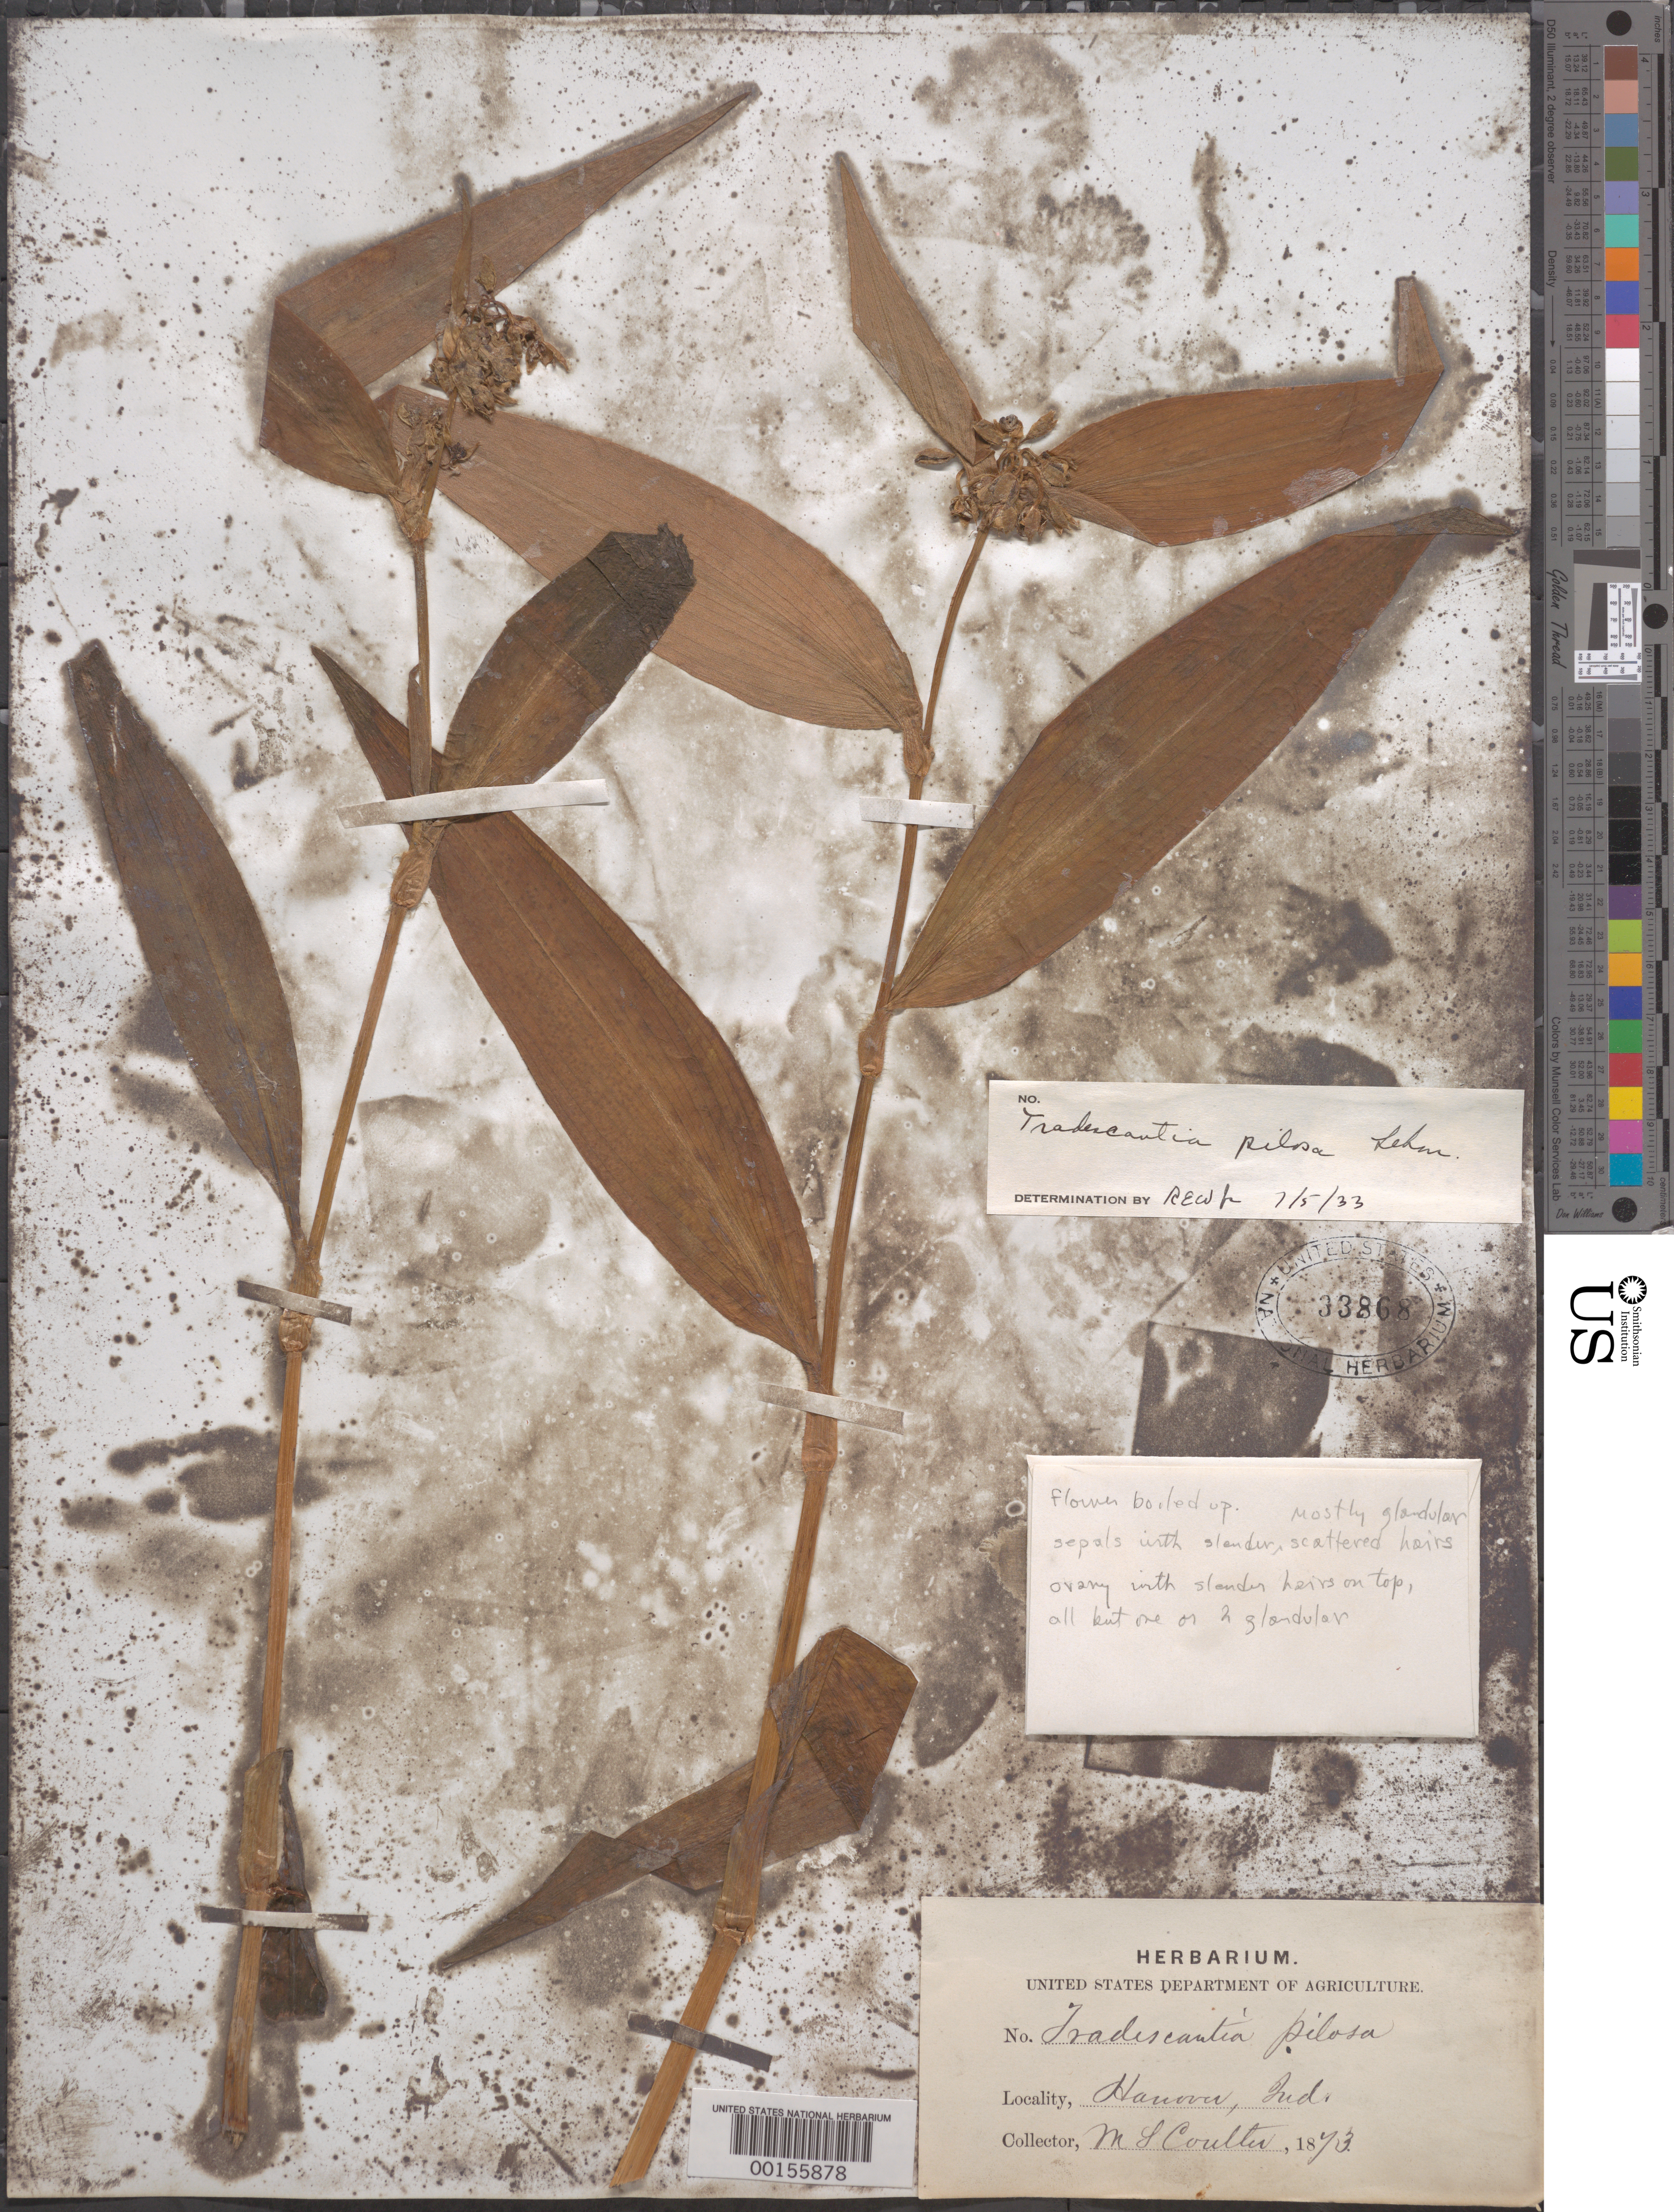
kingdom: Plantae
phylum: Tracheophyta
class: Liliopsida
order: Commelinales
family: Commelinaceae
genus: Tradescantia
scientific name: Tradescantia subaspera var. subaspera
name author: Ker Gawl.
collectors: M. L. Coulter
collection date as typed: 1873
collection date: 1873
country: United States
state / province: Indiana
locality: Hanover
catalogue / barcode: US 33868